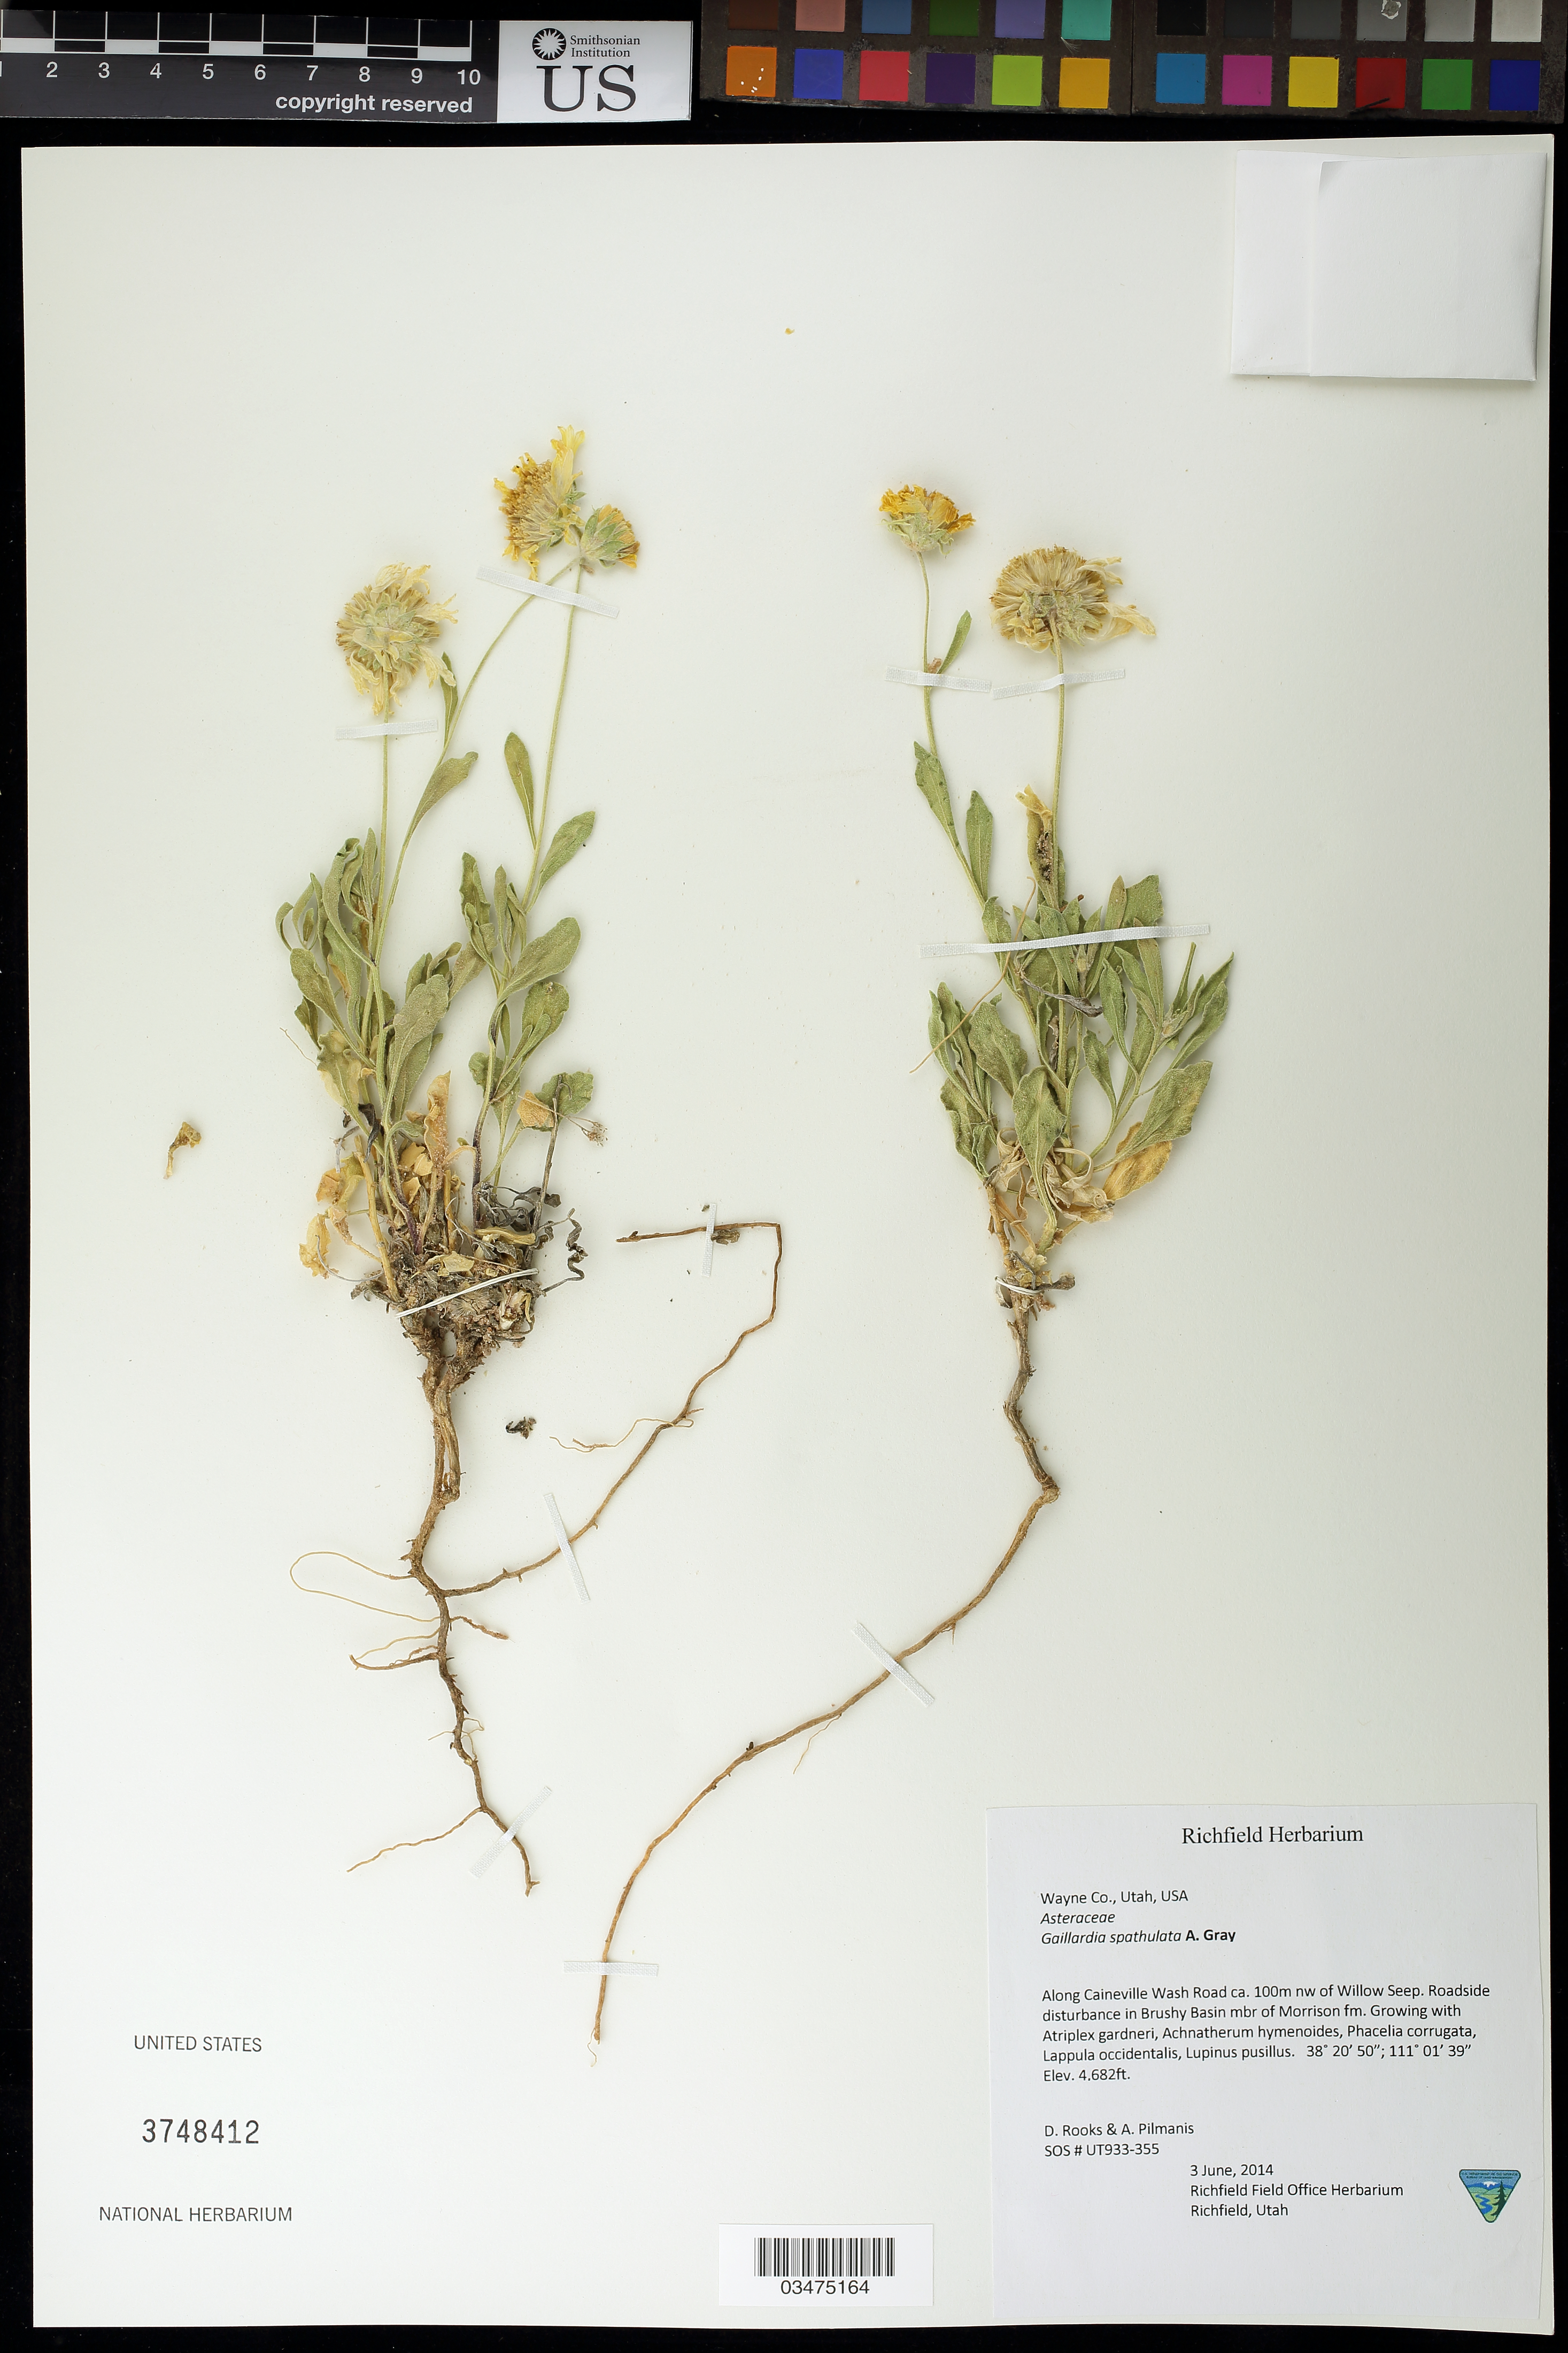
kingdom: Plantae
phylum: Tracheophyta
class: Magnoliopsida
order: Asterales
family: Asteraceae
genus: Gaillardia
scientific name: Gaillardia spathulata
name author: A. Gray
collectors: D. Rooks & A. Pilmanis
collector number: UT933-355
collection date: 2014-06-03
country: United States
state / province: Utah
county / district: Wayne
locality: Along Caineville Wash Road, 100 m NW of Willow Seep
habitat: Roadside disturbance in Brushy mbr. of Morrison fm.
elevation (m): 1427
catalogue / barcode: US 3748412